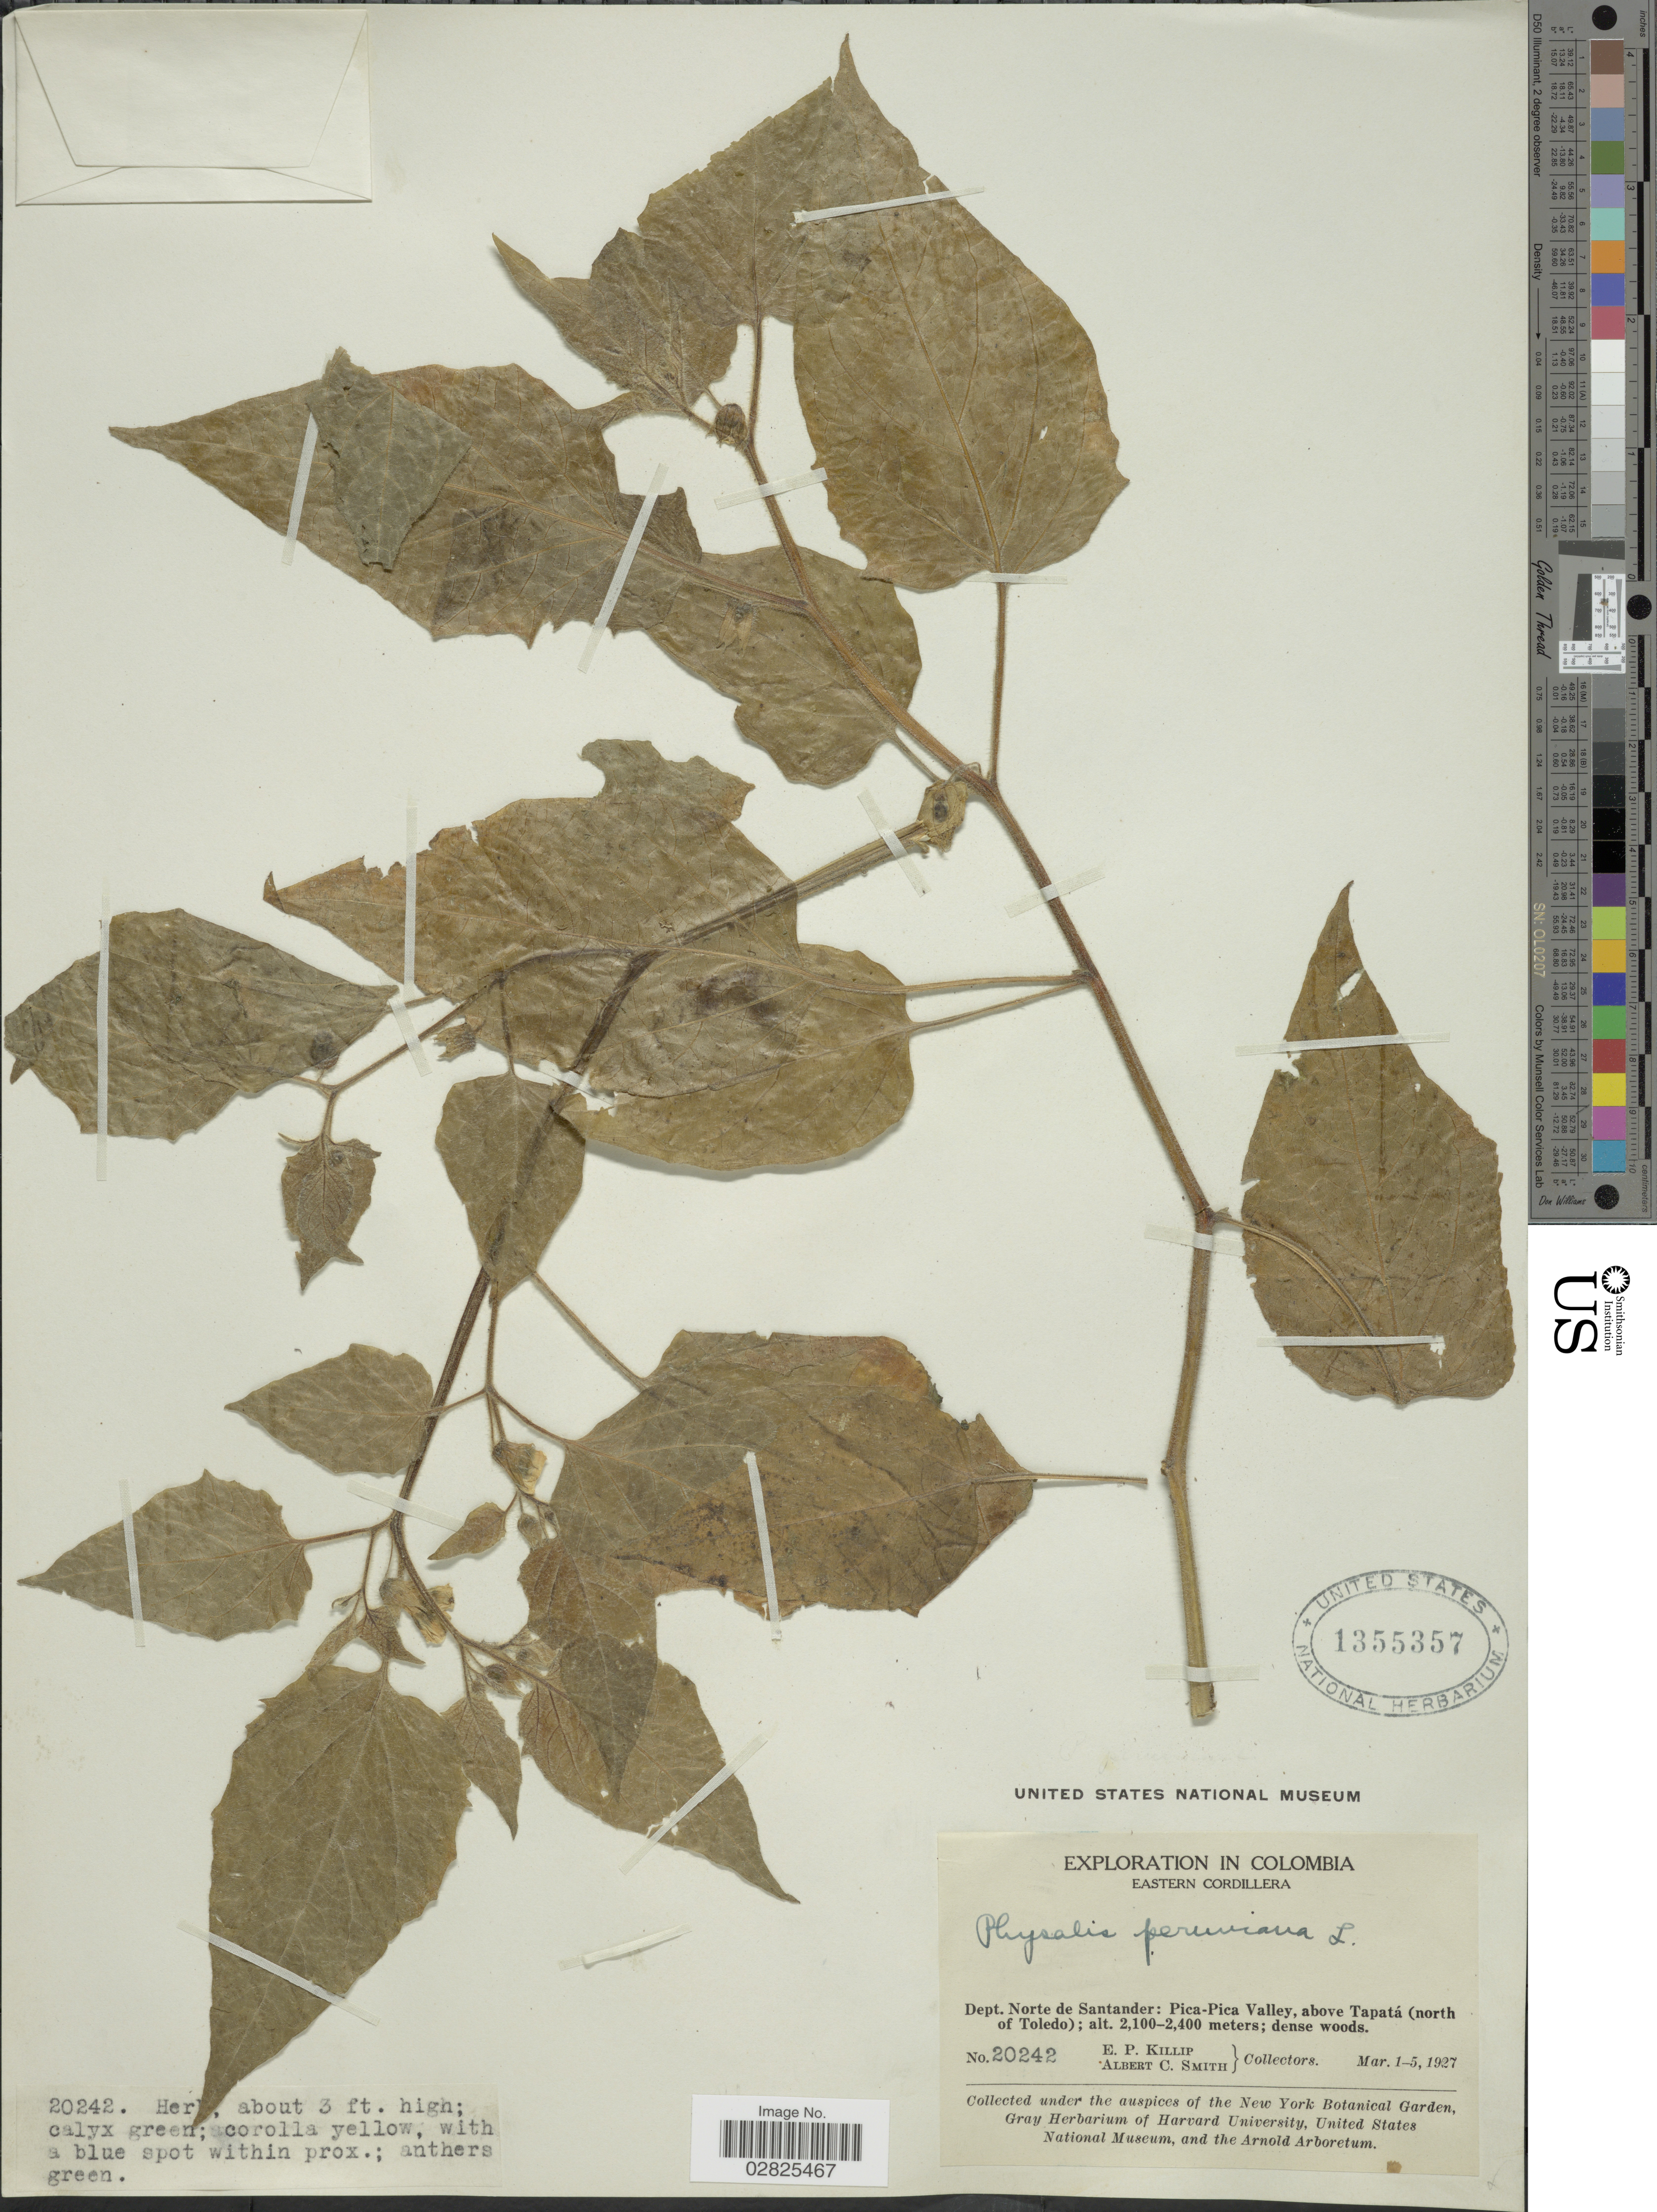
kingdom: Plantae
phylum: Tracheophyta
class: Magnoliopsida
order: Solanales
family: Solanaceae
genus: Physalis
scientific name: Physalis peruviana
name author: L.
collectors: E. P. Killip & A. C. Smith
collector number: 20242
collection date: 1927-03-01/1927-03-05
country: Colombia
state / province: Norte de Santander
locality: Eastern Cordillera. Dept. Norte de Santander: Pica-Pica Valley, above Tapatá (north of Toledo).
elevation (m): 2100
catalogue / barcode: US 1355357